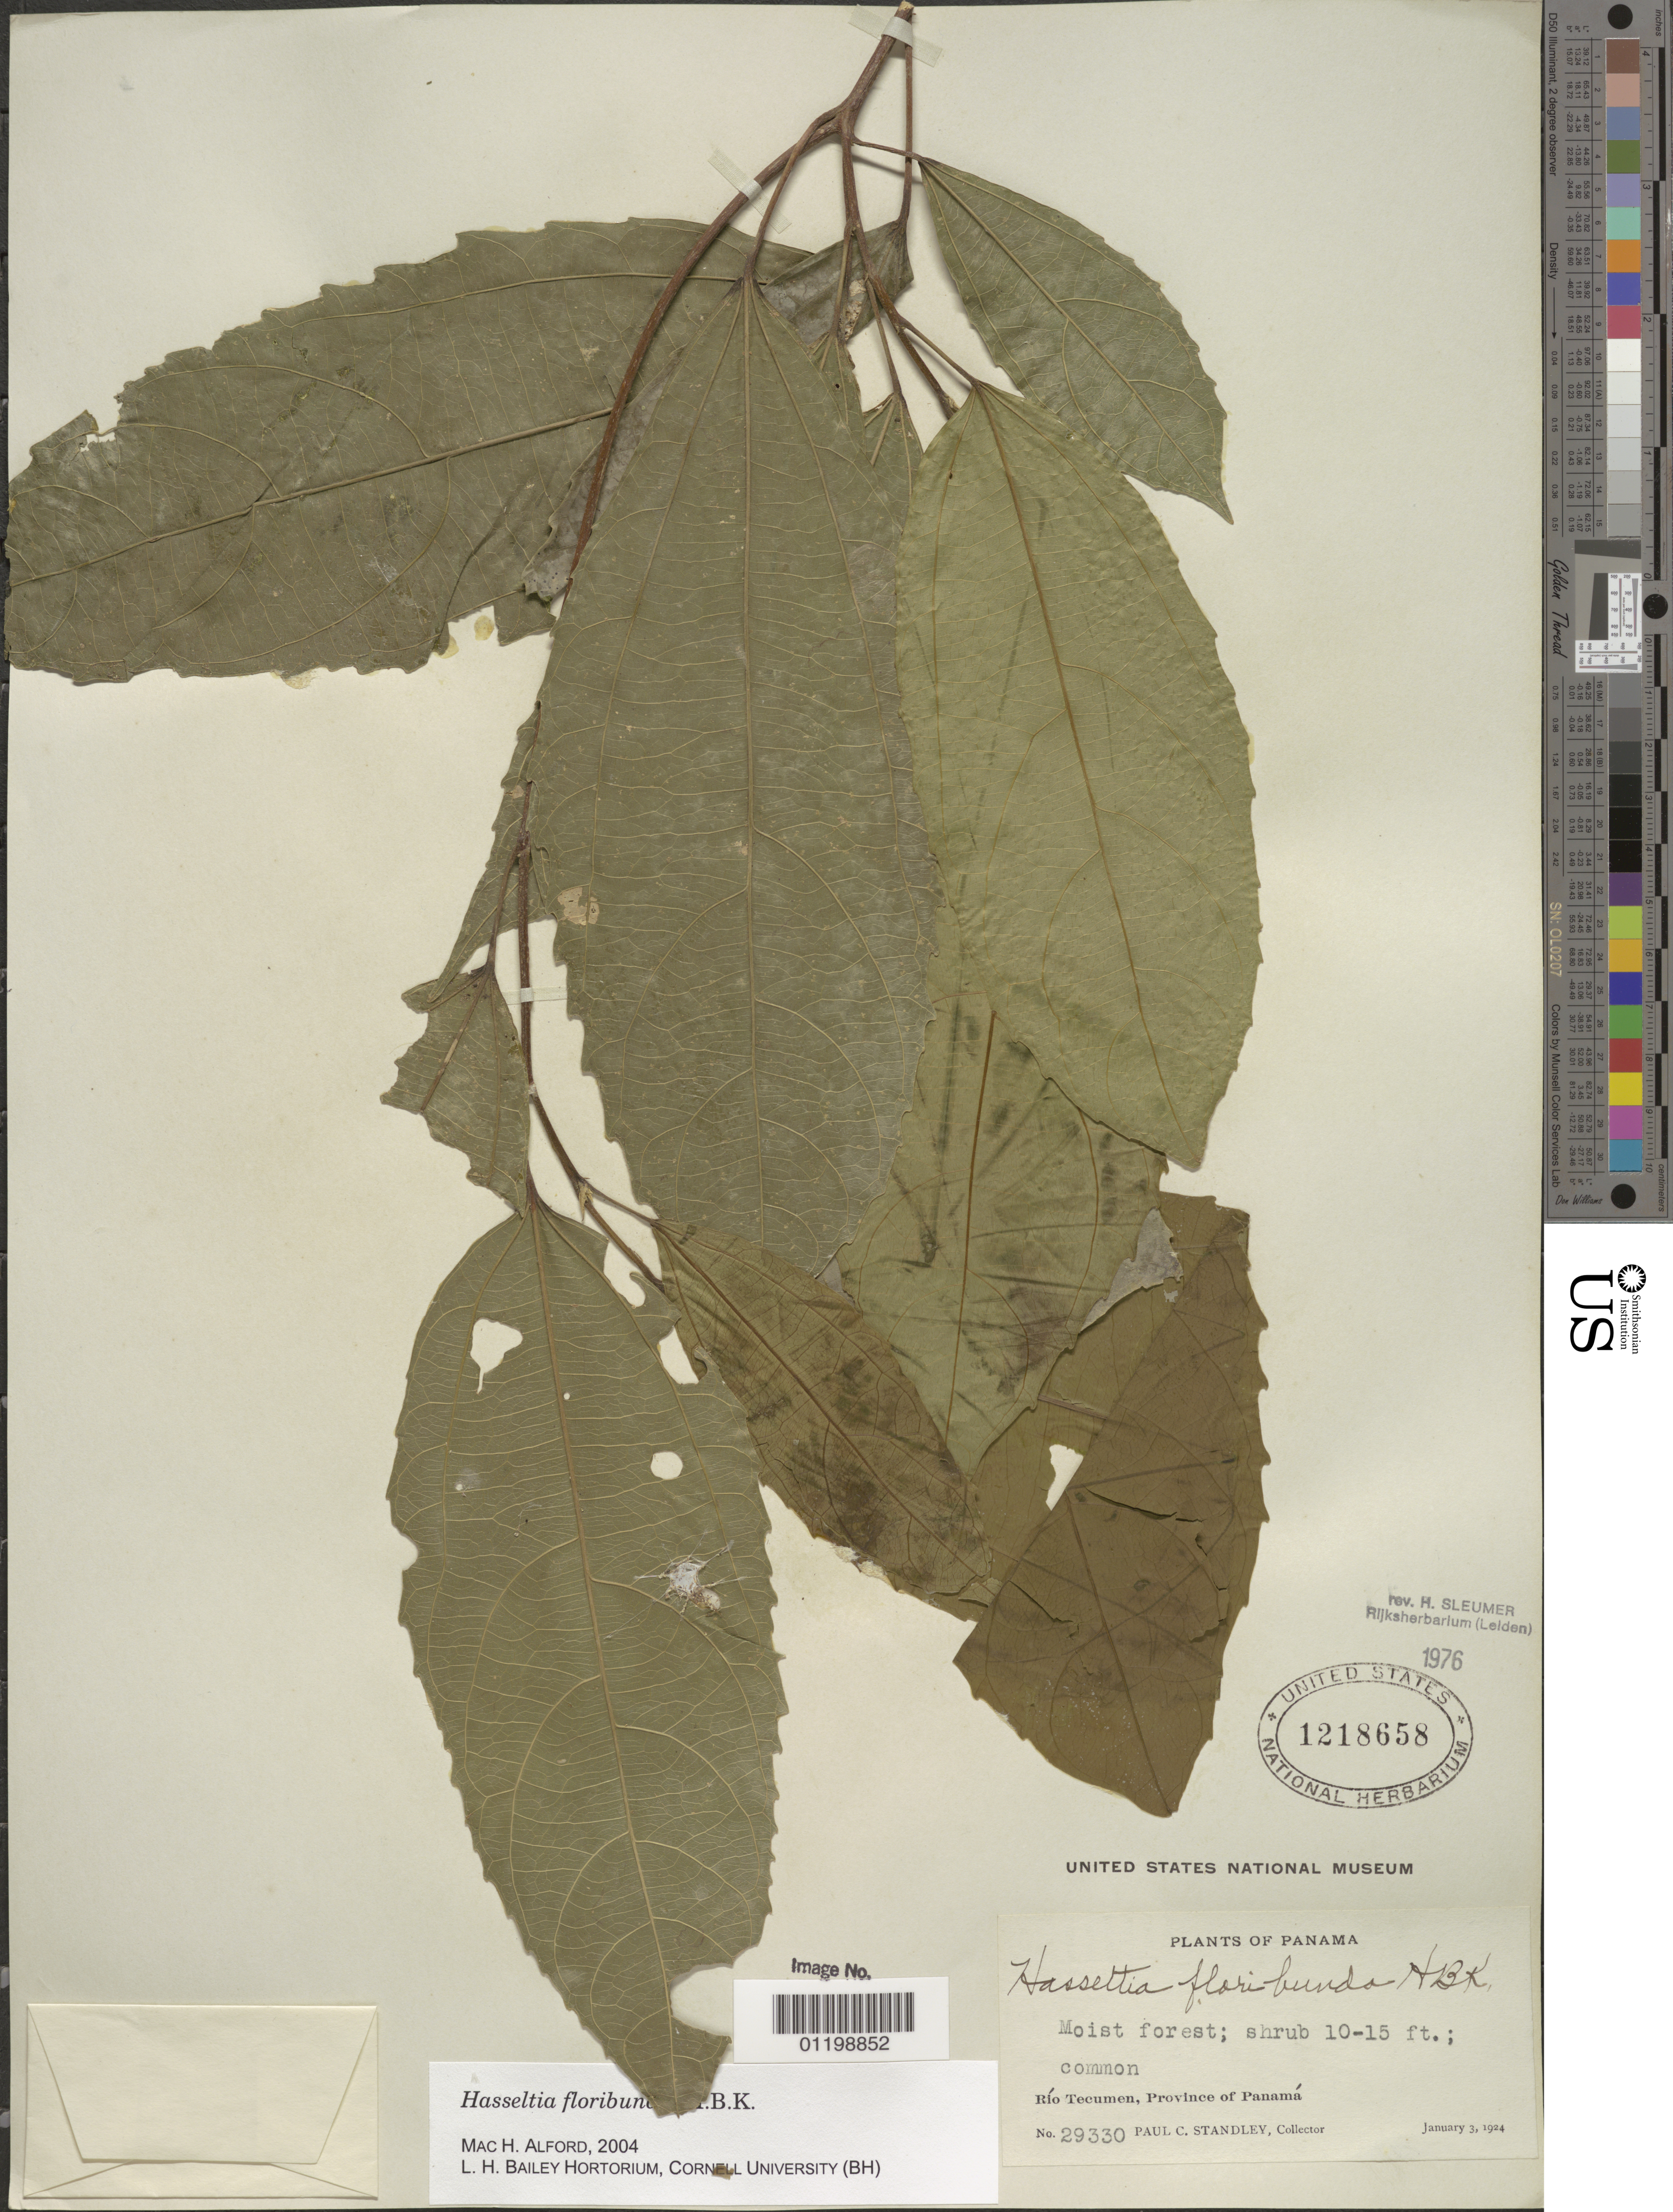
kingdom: Plantae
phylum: Tracheophyta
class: Magnoliopsida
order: Malpighiales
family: Salicaceae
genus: Hasseltia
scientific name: Hasseltia floribunda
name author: Kunth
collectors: P. C. Standley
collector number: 29330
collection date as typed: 03 Jan 1924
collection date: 1924-01-03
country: Panama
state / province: Panamá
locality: Rio Tecumen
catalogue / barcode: US 1218658